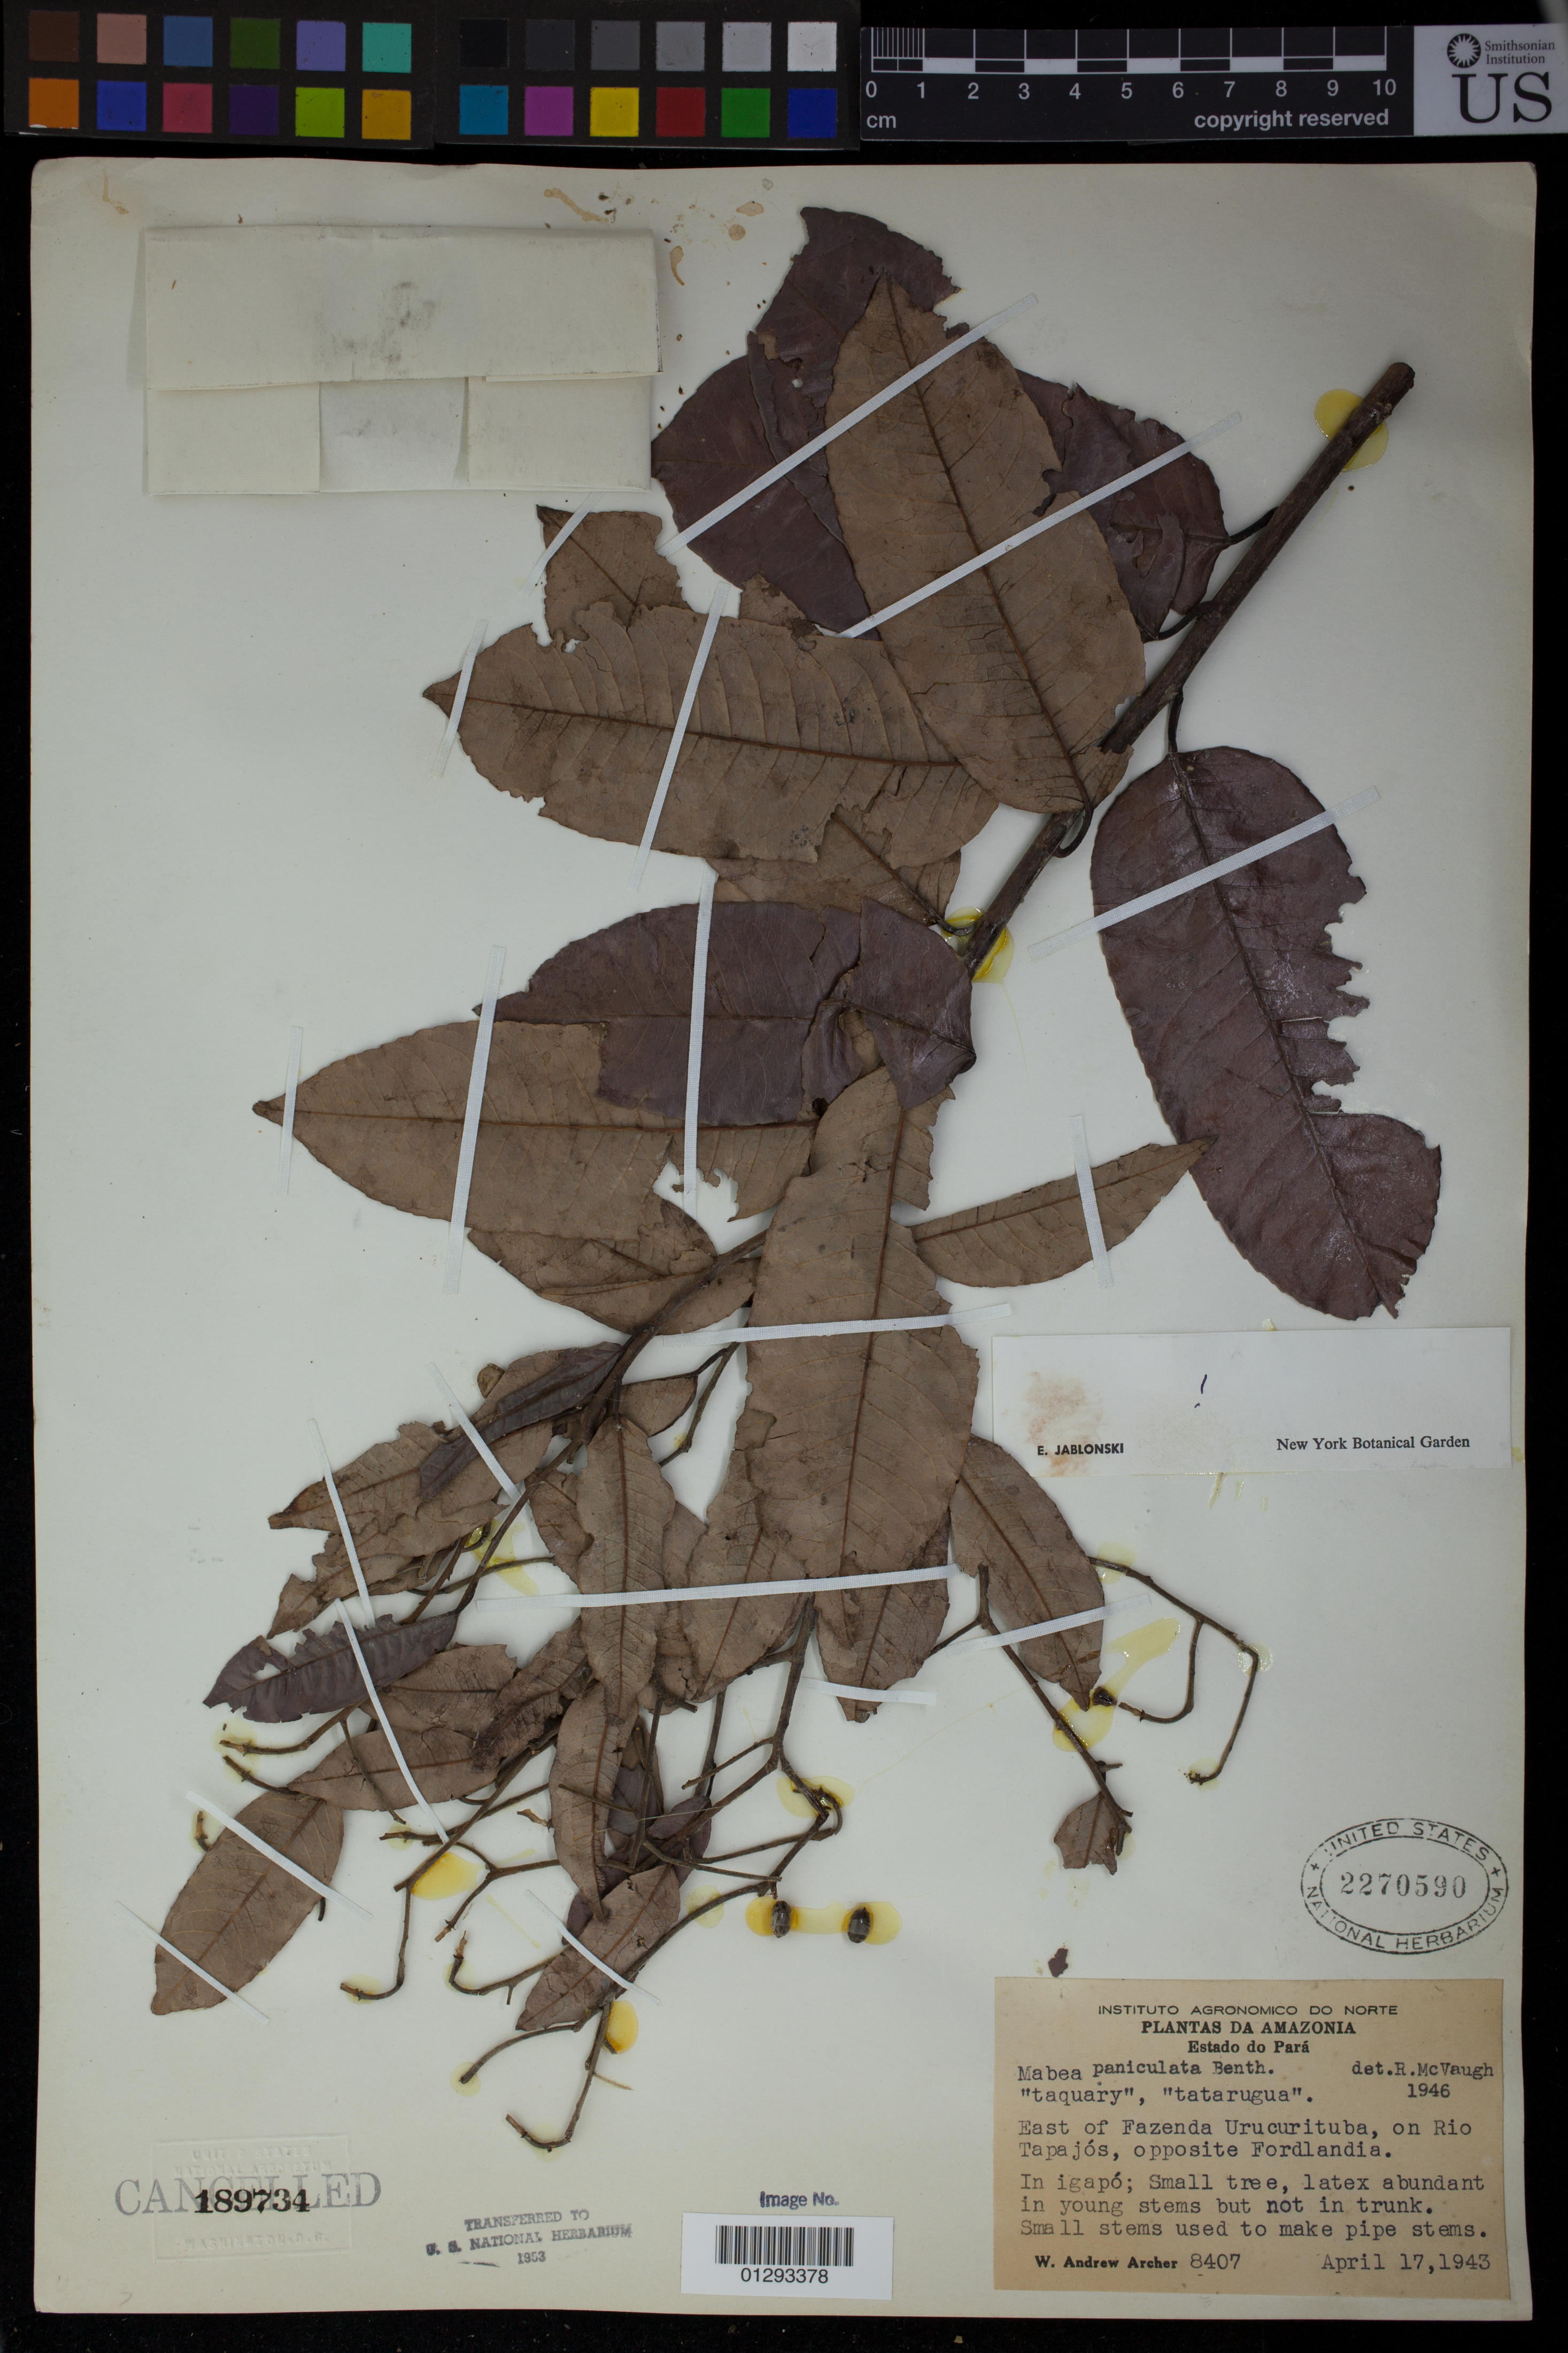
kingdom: Plantae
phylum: Tracheophyta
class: Magnoliopsida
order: Malpighiales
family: Euphorbiaceae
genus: Mabea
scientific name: Mabea paniculata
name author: Spruce ex Benth.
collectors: W. A. Archer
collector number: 8407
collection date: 1943-04-17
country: Brazil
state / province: Pará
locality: East of Fazenda Urucurituba, on Rio Tapajos, opposite Fordlandia.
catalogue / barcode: US 2270590